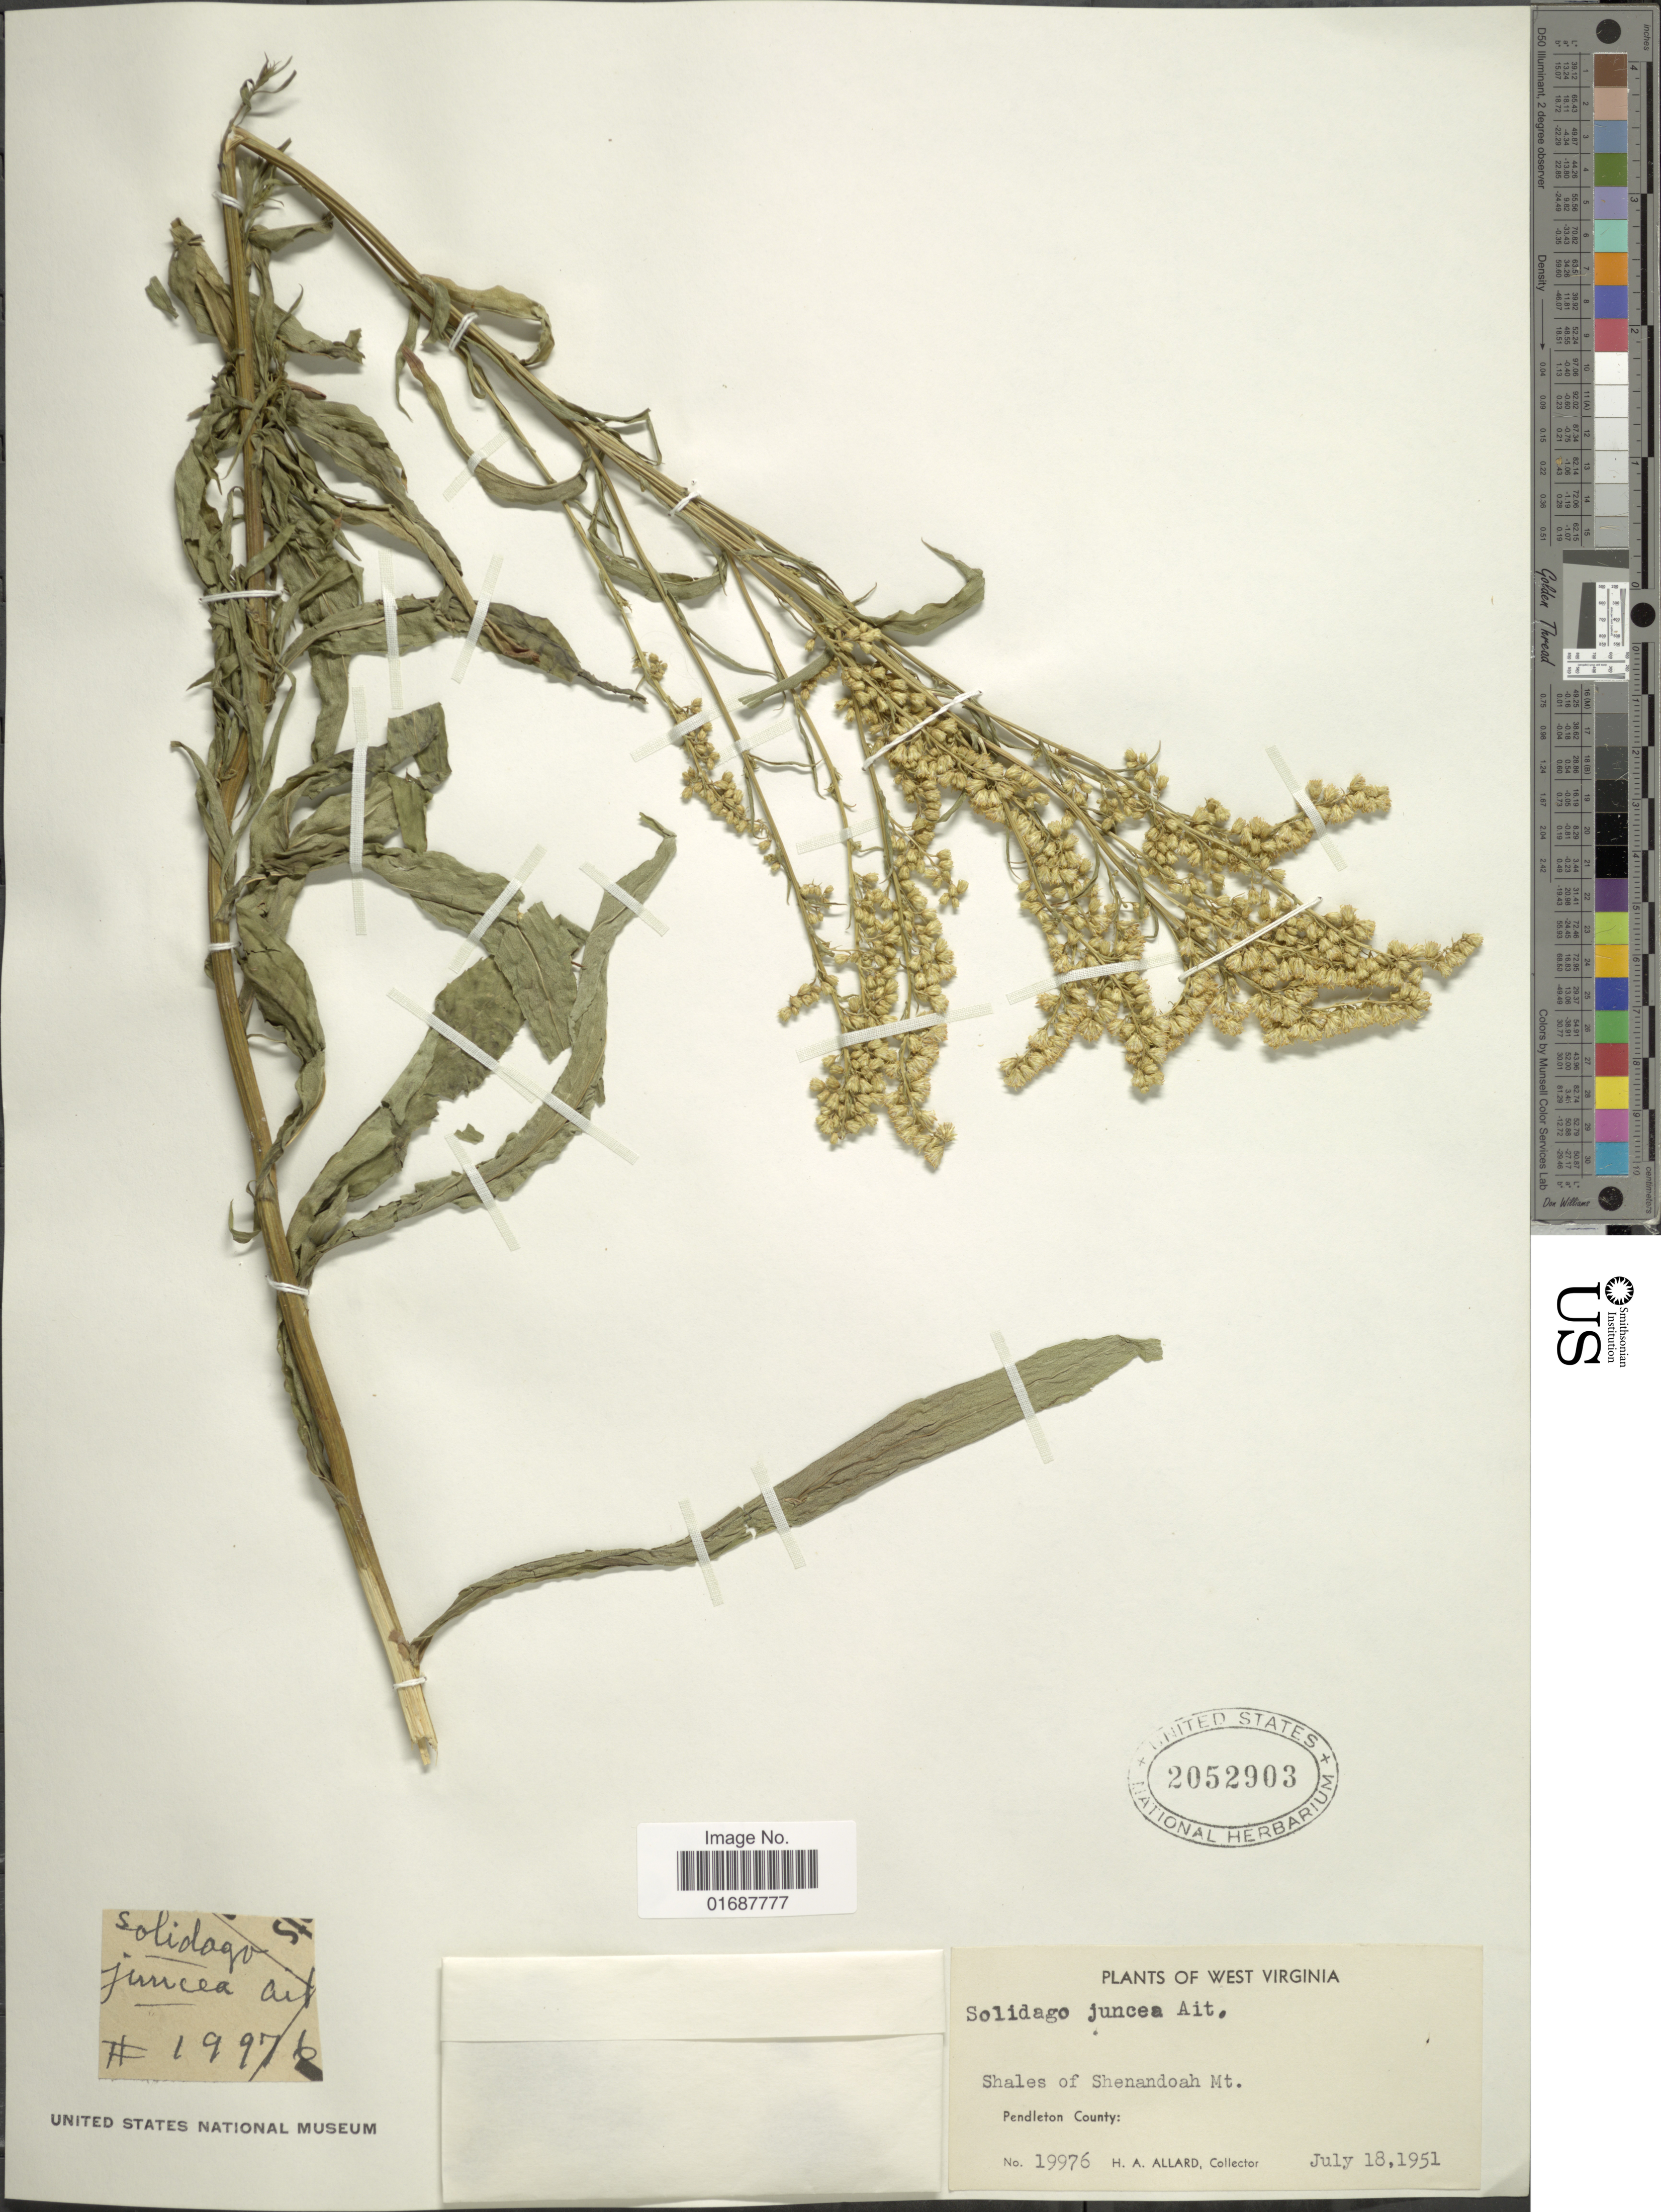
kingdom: Plantae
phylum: Tracheophyta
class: Magnoliopsida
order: Asterales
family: Asteraceae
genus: Solidago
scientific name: Solidago juncea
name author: Aiton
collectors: H. A. Allard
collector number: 19976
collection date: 1951-07-18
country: United States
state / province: West Virginia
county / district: Pendleton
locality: Shenandoah Mt. Pendleton County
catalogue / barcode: US 2052903